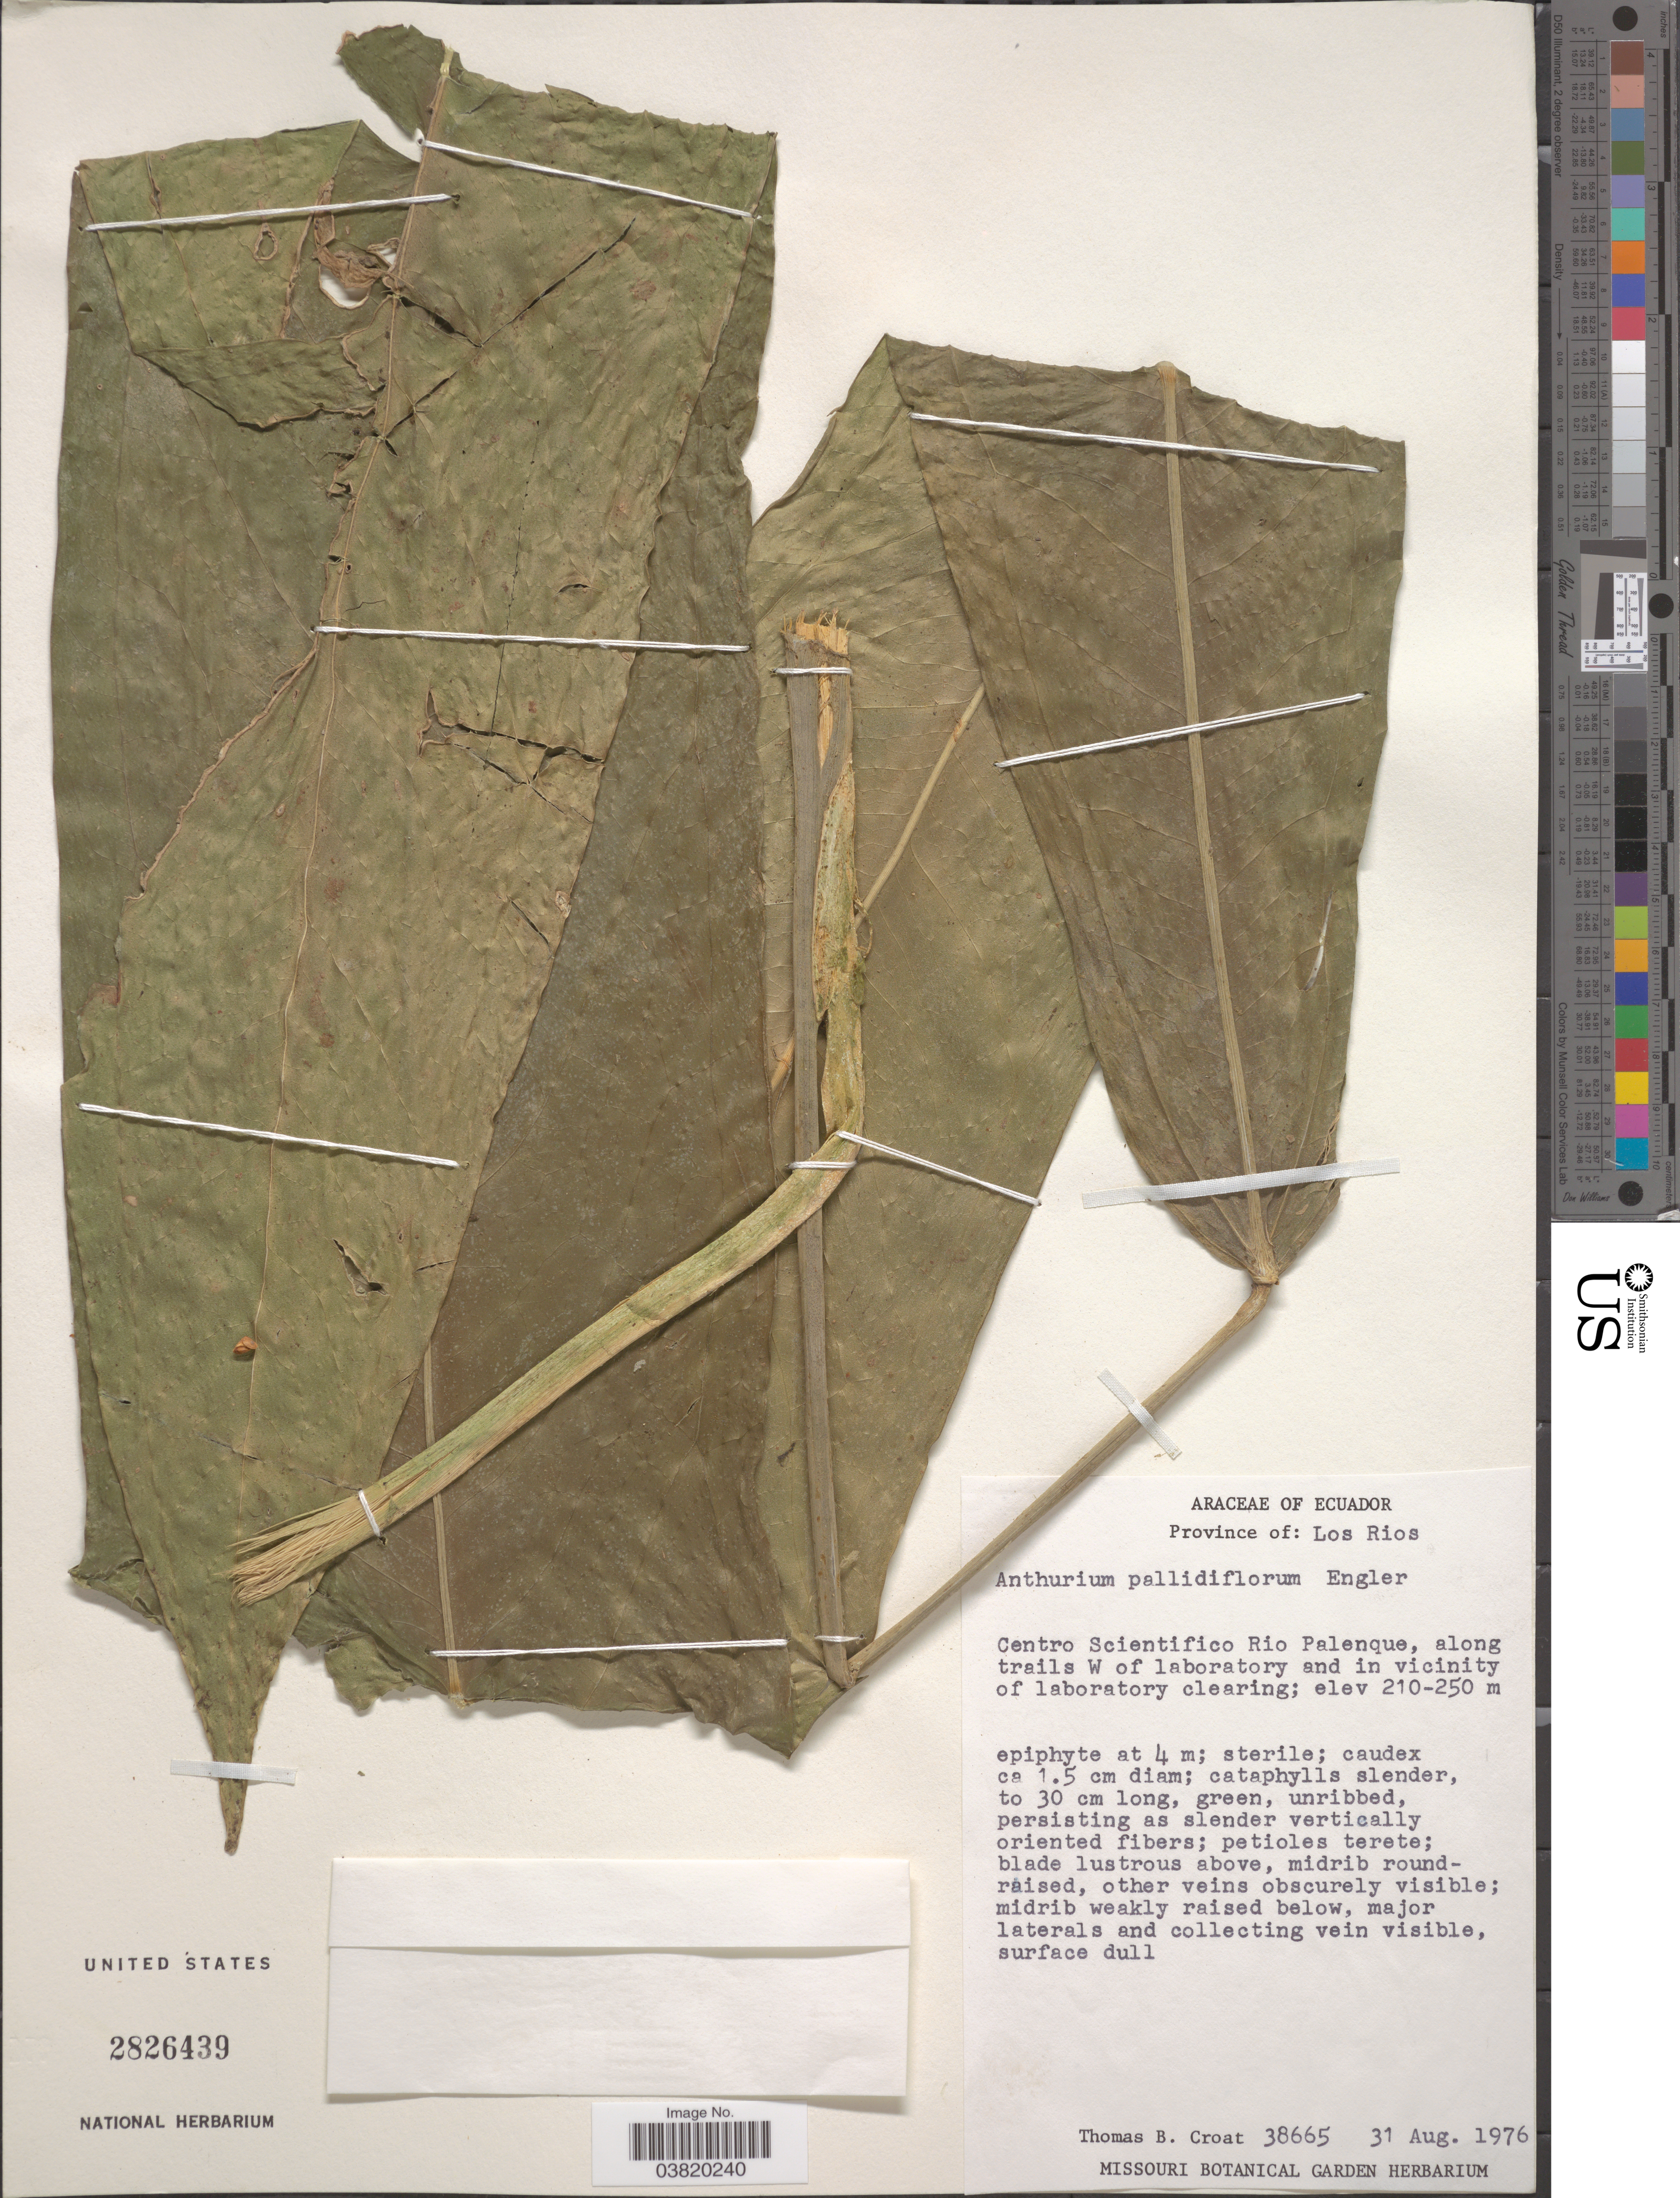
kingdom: Plantae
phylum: Tracheophyta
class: Liliopsida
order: Alismatales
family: Araceae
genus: Anthurium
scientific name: Anthurium pallidiflorum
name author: Engl.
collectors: T. B. Croat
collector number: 38665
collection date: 1976-08-31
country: Ecuador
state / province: Los Ríos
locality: Centro Scientifico Rio Palenque, along trails W of laboratory and in vicinity of laboratory clearing.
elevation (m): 210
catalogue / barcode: US 2826439